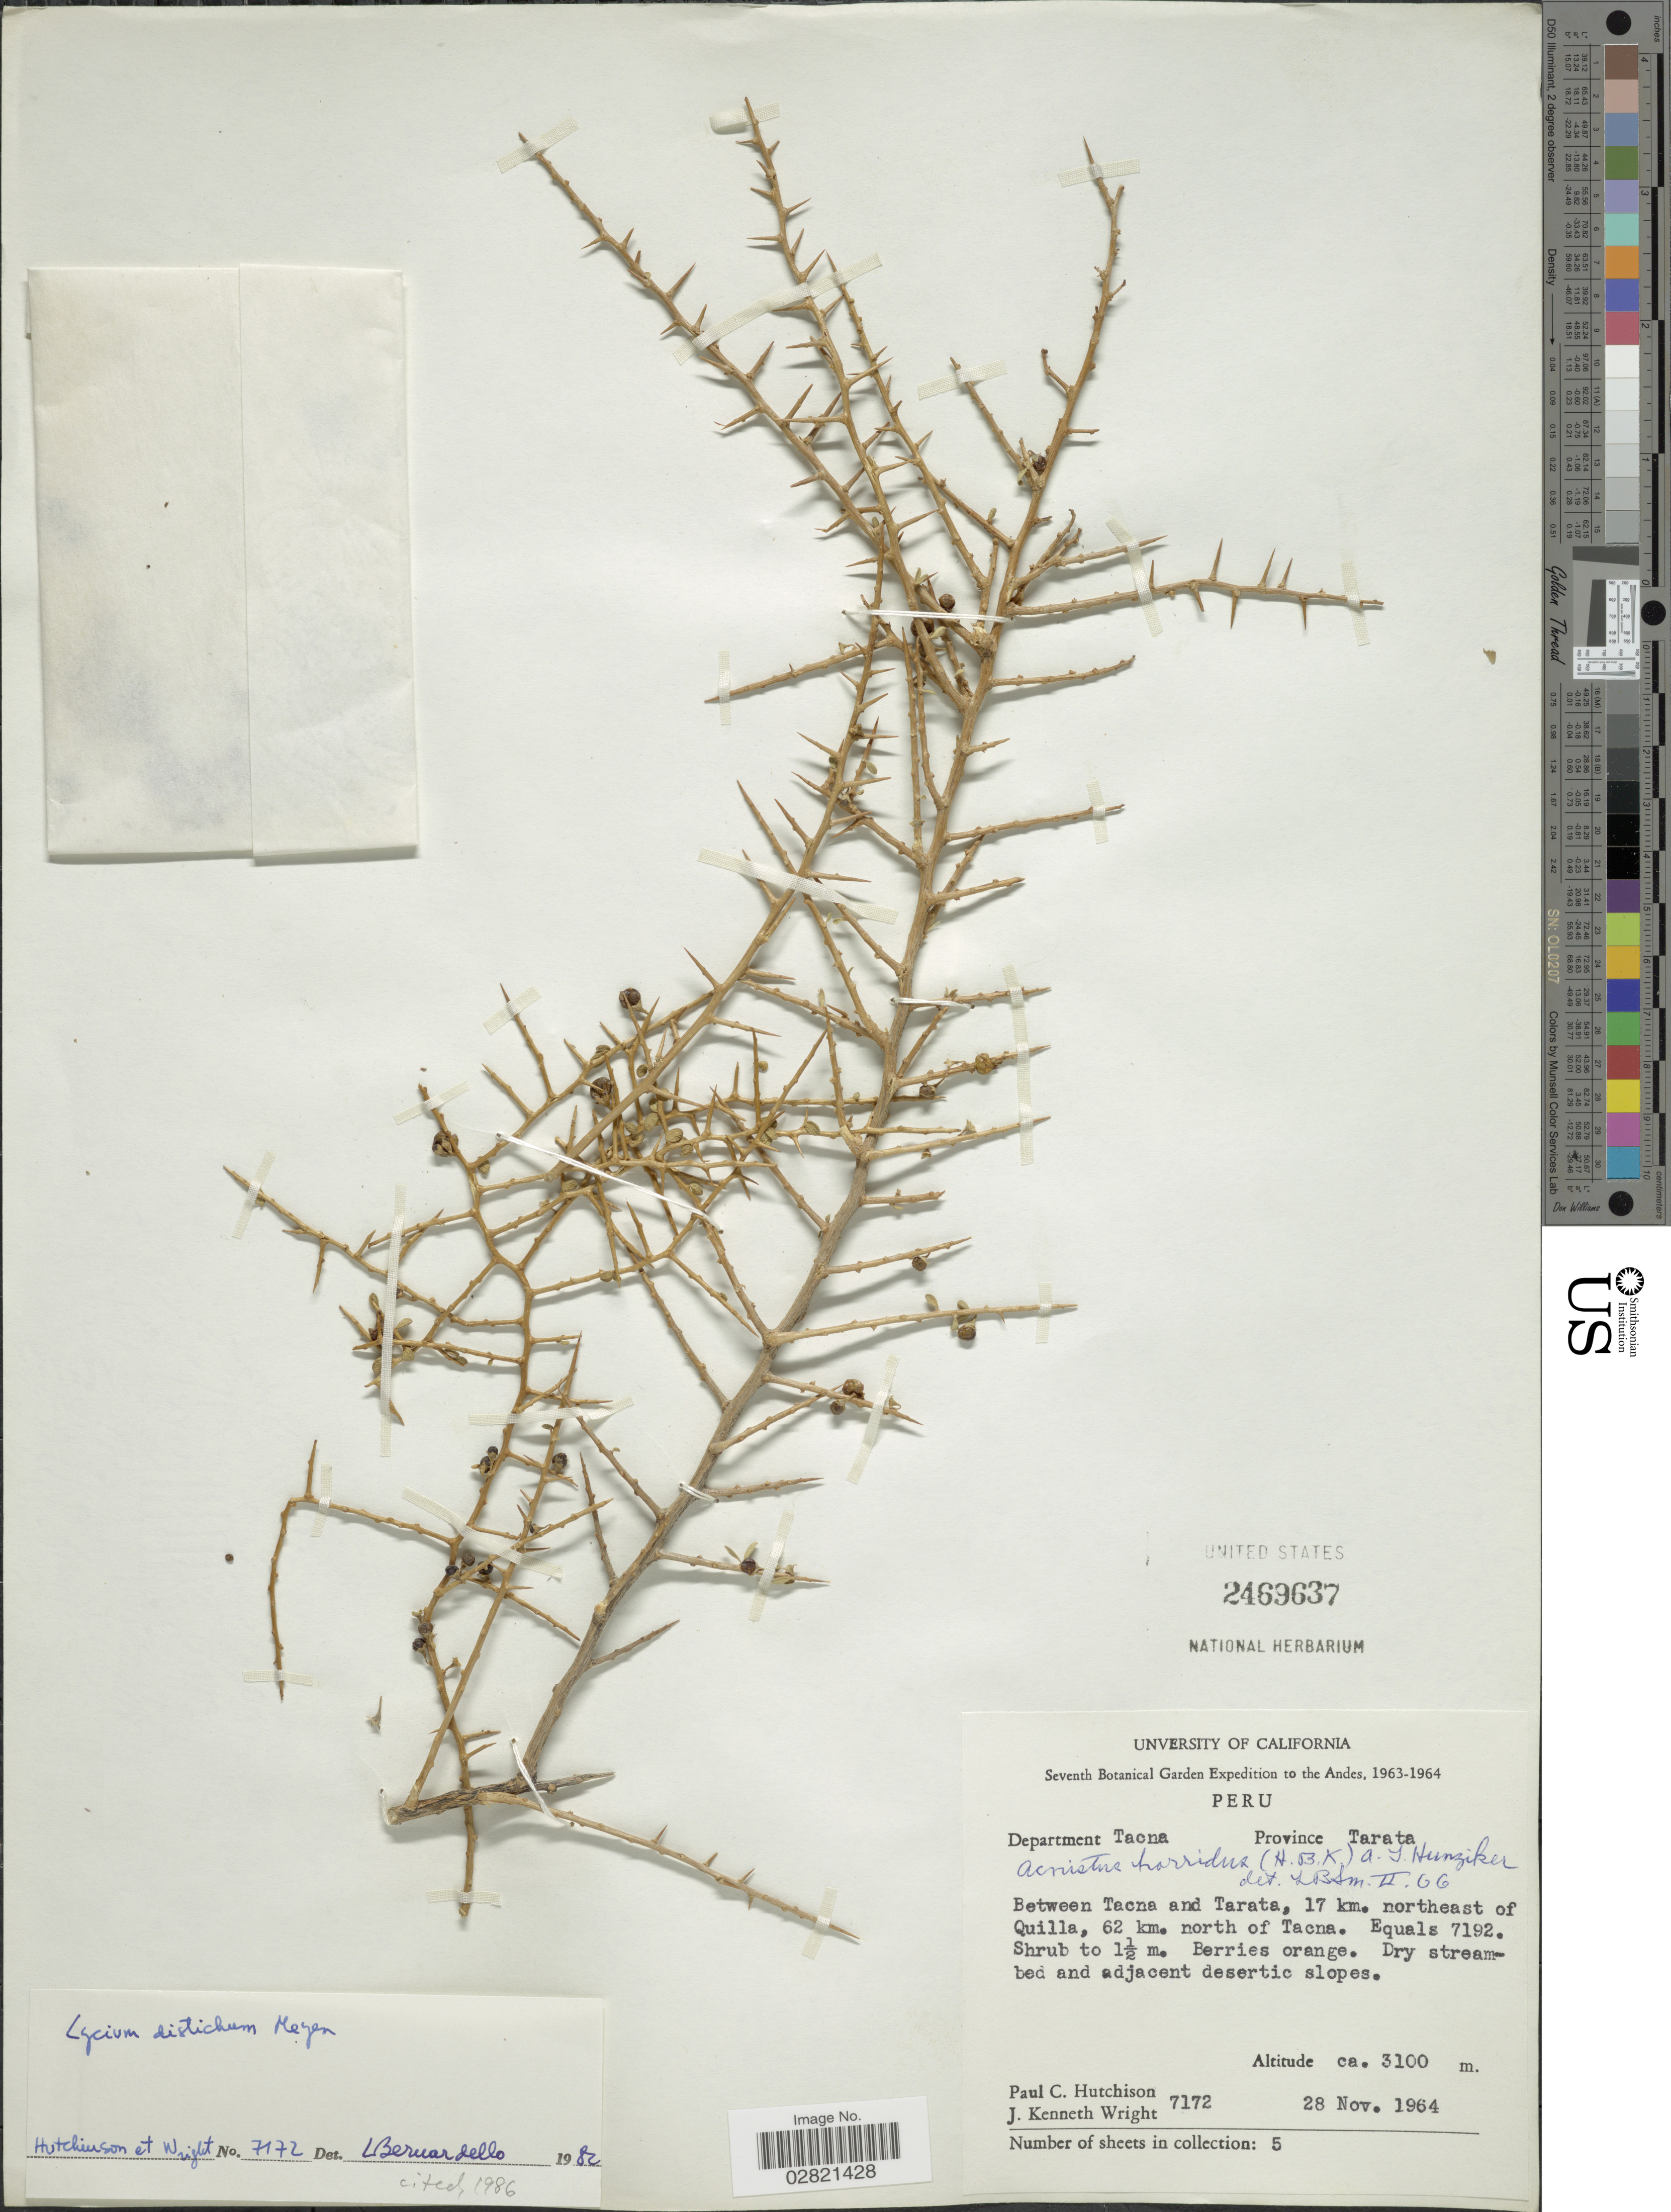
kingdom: Plantae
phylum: Tracheophyta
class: Magnoliopsida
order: Solanales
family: Solanaceae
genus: Lycium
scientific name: Lycium distichum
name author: Meyen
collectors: P. C. Hutchison & J. K. Wright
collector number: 7172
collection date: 1964-11-28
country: Peru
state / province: Tacna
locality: Department Tacna. Province Tarata. Between Tacna and Tarata, 17 km. northeast of Quilla, 62 km. north of Tacna. Equals 7192.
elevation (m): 3100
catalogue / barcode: US 2469637